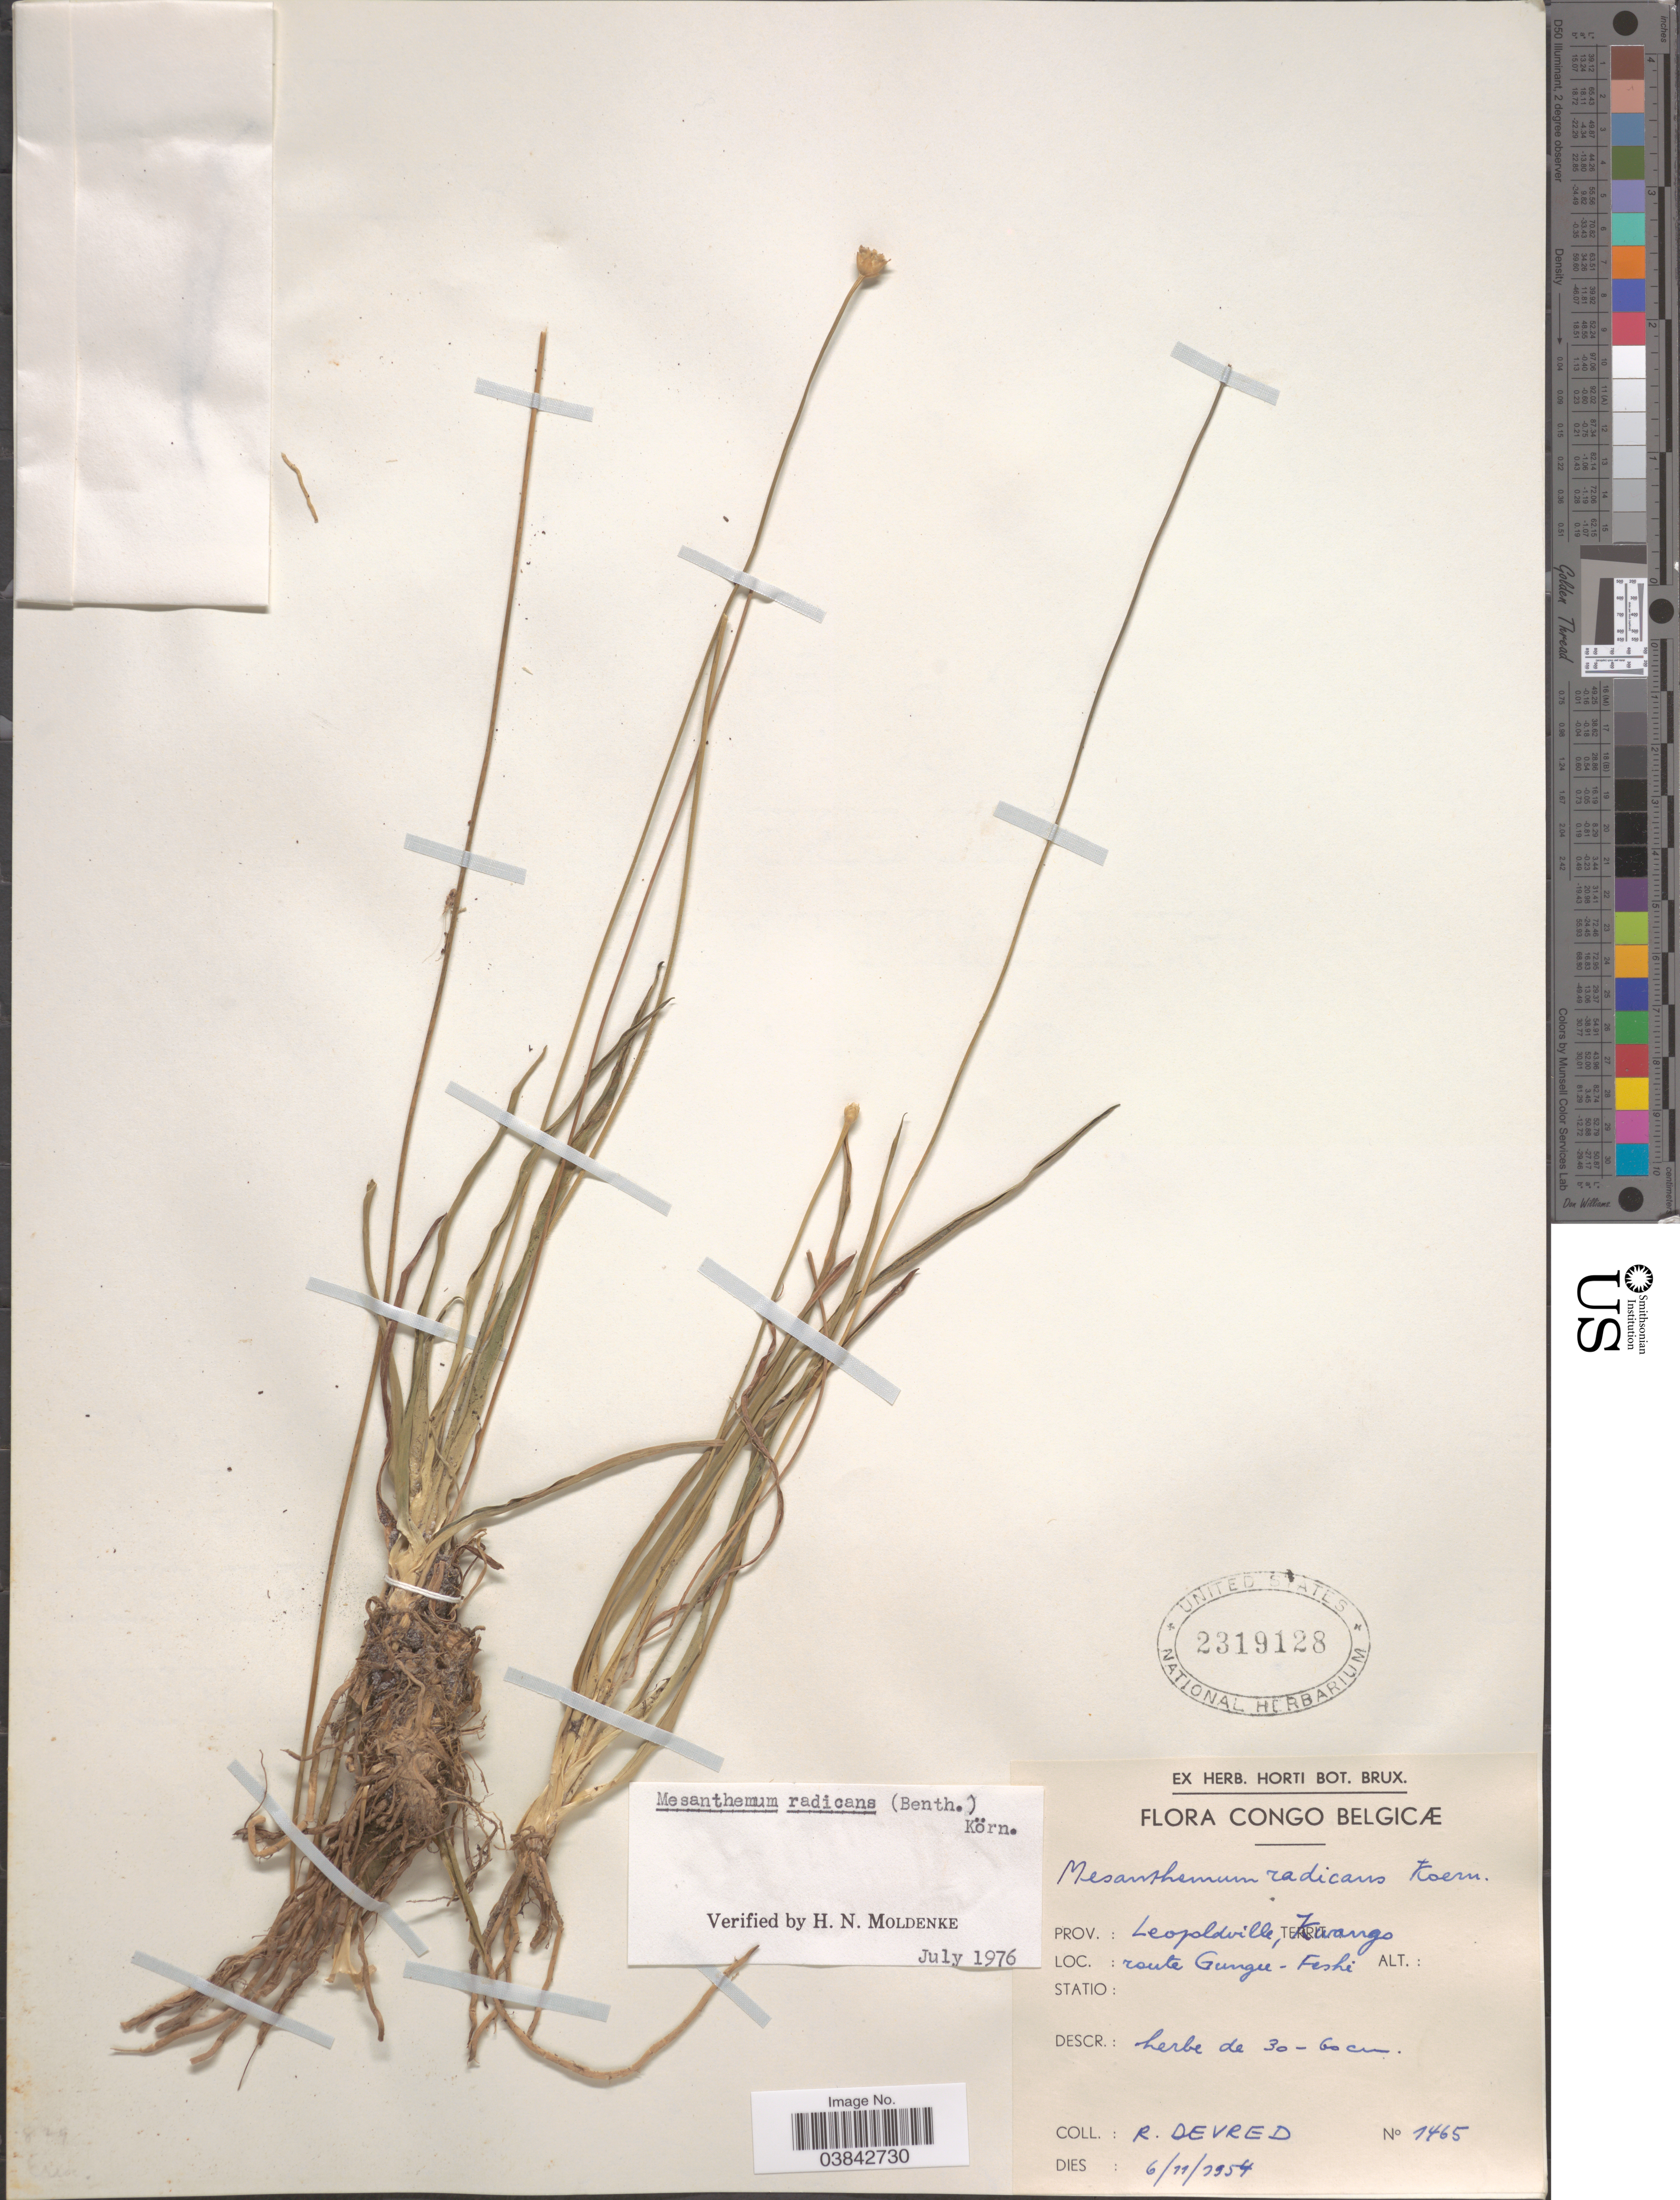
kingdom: Plantae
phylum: Tracheophyta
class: Liliopsida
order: Poales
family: Eriocaulaceae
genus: Mesanthemum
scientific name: Mesanthemum radicans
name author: (Benth.) Körn.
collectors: R. Devred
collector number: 1465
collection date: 1954-11-06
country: Congo, Democratic Republic of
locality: Congo Belge. Prov.: Leopoldville, Territ.: Kwango. Route Gungee-Feshi.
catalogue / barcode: US 2319128